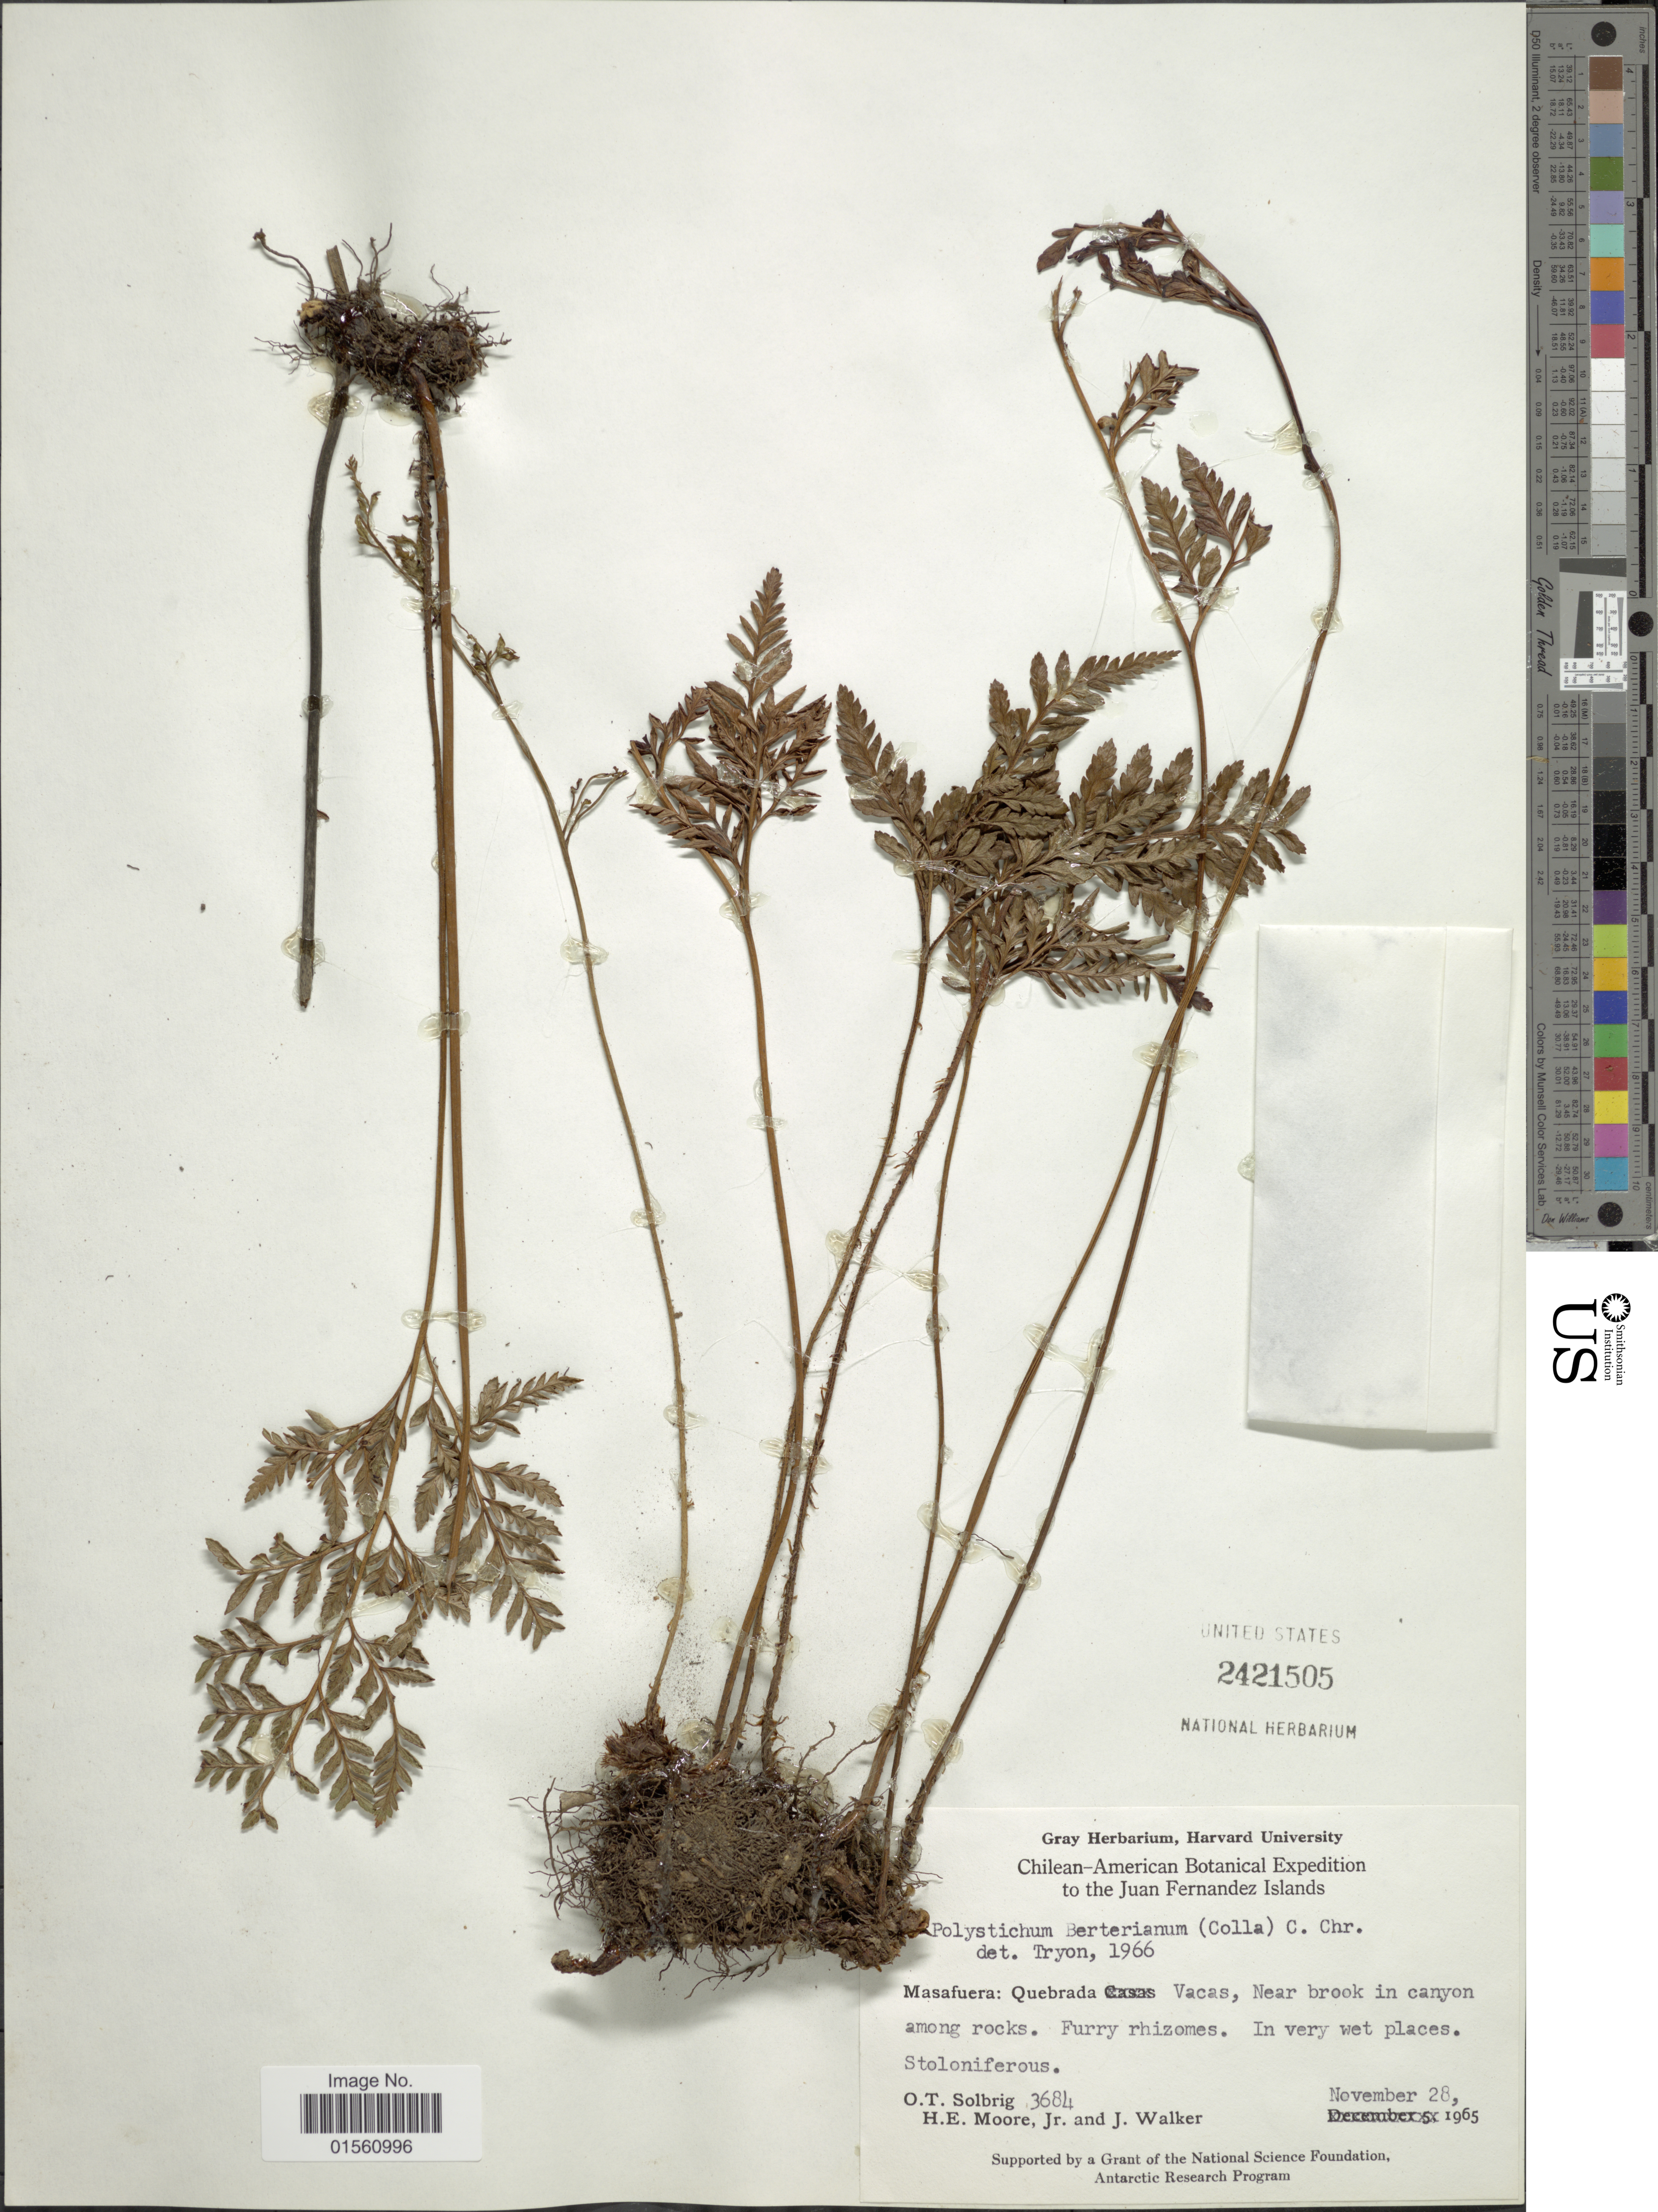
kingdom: Plantae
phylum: Tracheophyta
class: Polypodiopsida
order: Polypodiales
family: Dryopteridaceae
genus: Rumohra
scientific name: Rumohra berteroana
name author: (Colla) J.J. Rodr.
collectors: O. T. Solbrig, H. Moore & J. Walker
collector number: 3684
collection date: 1965-11-28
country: Chile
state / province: Valparaíso (V)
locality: Masafuera: Quebrada Vasas, Near brook in canyon among rocks, Furry rhizomes, Juan Fernandez Islands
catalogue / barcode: US 2421505